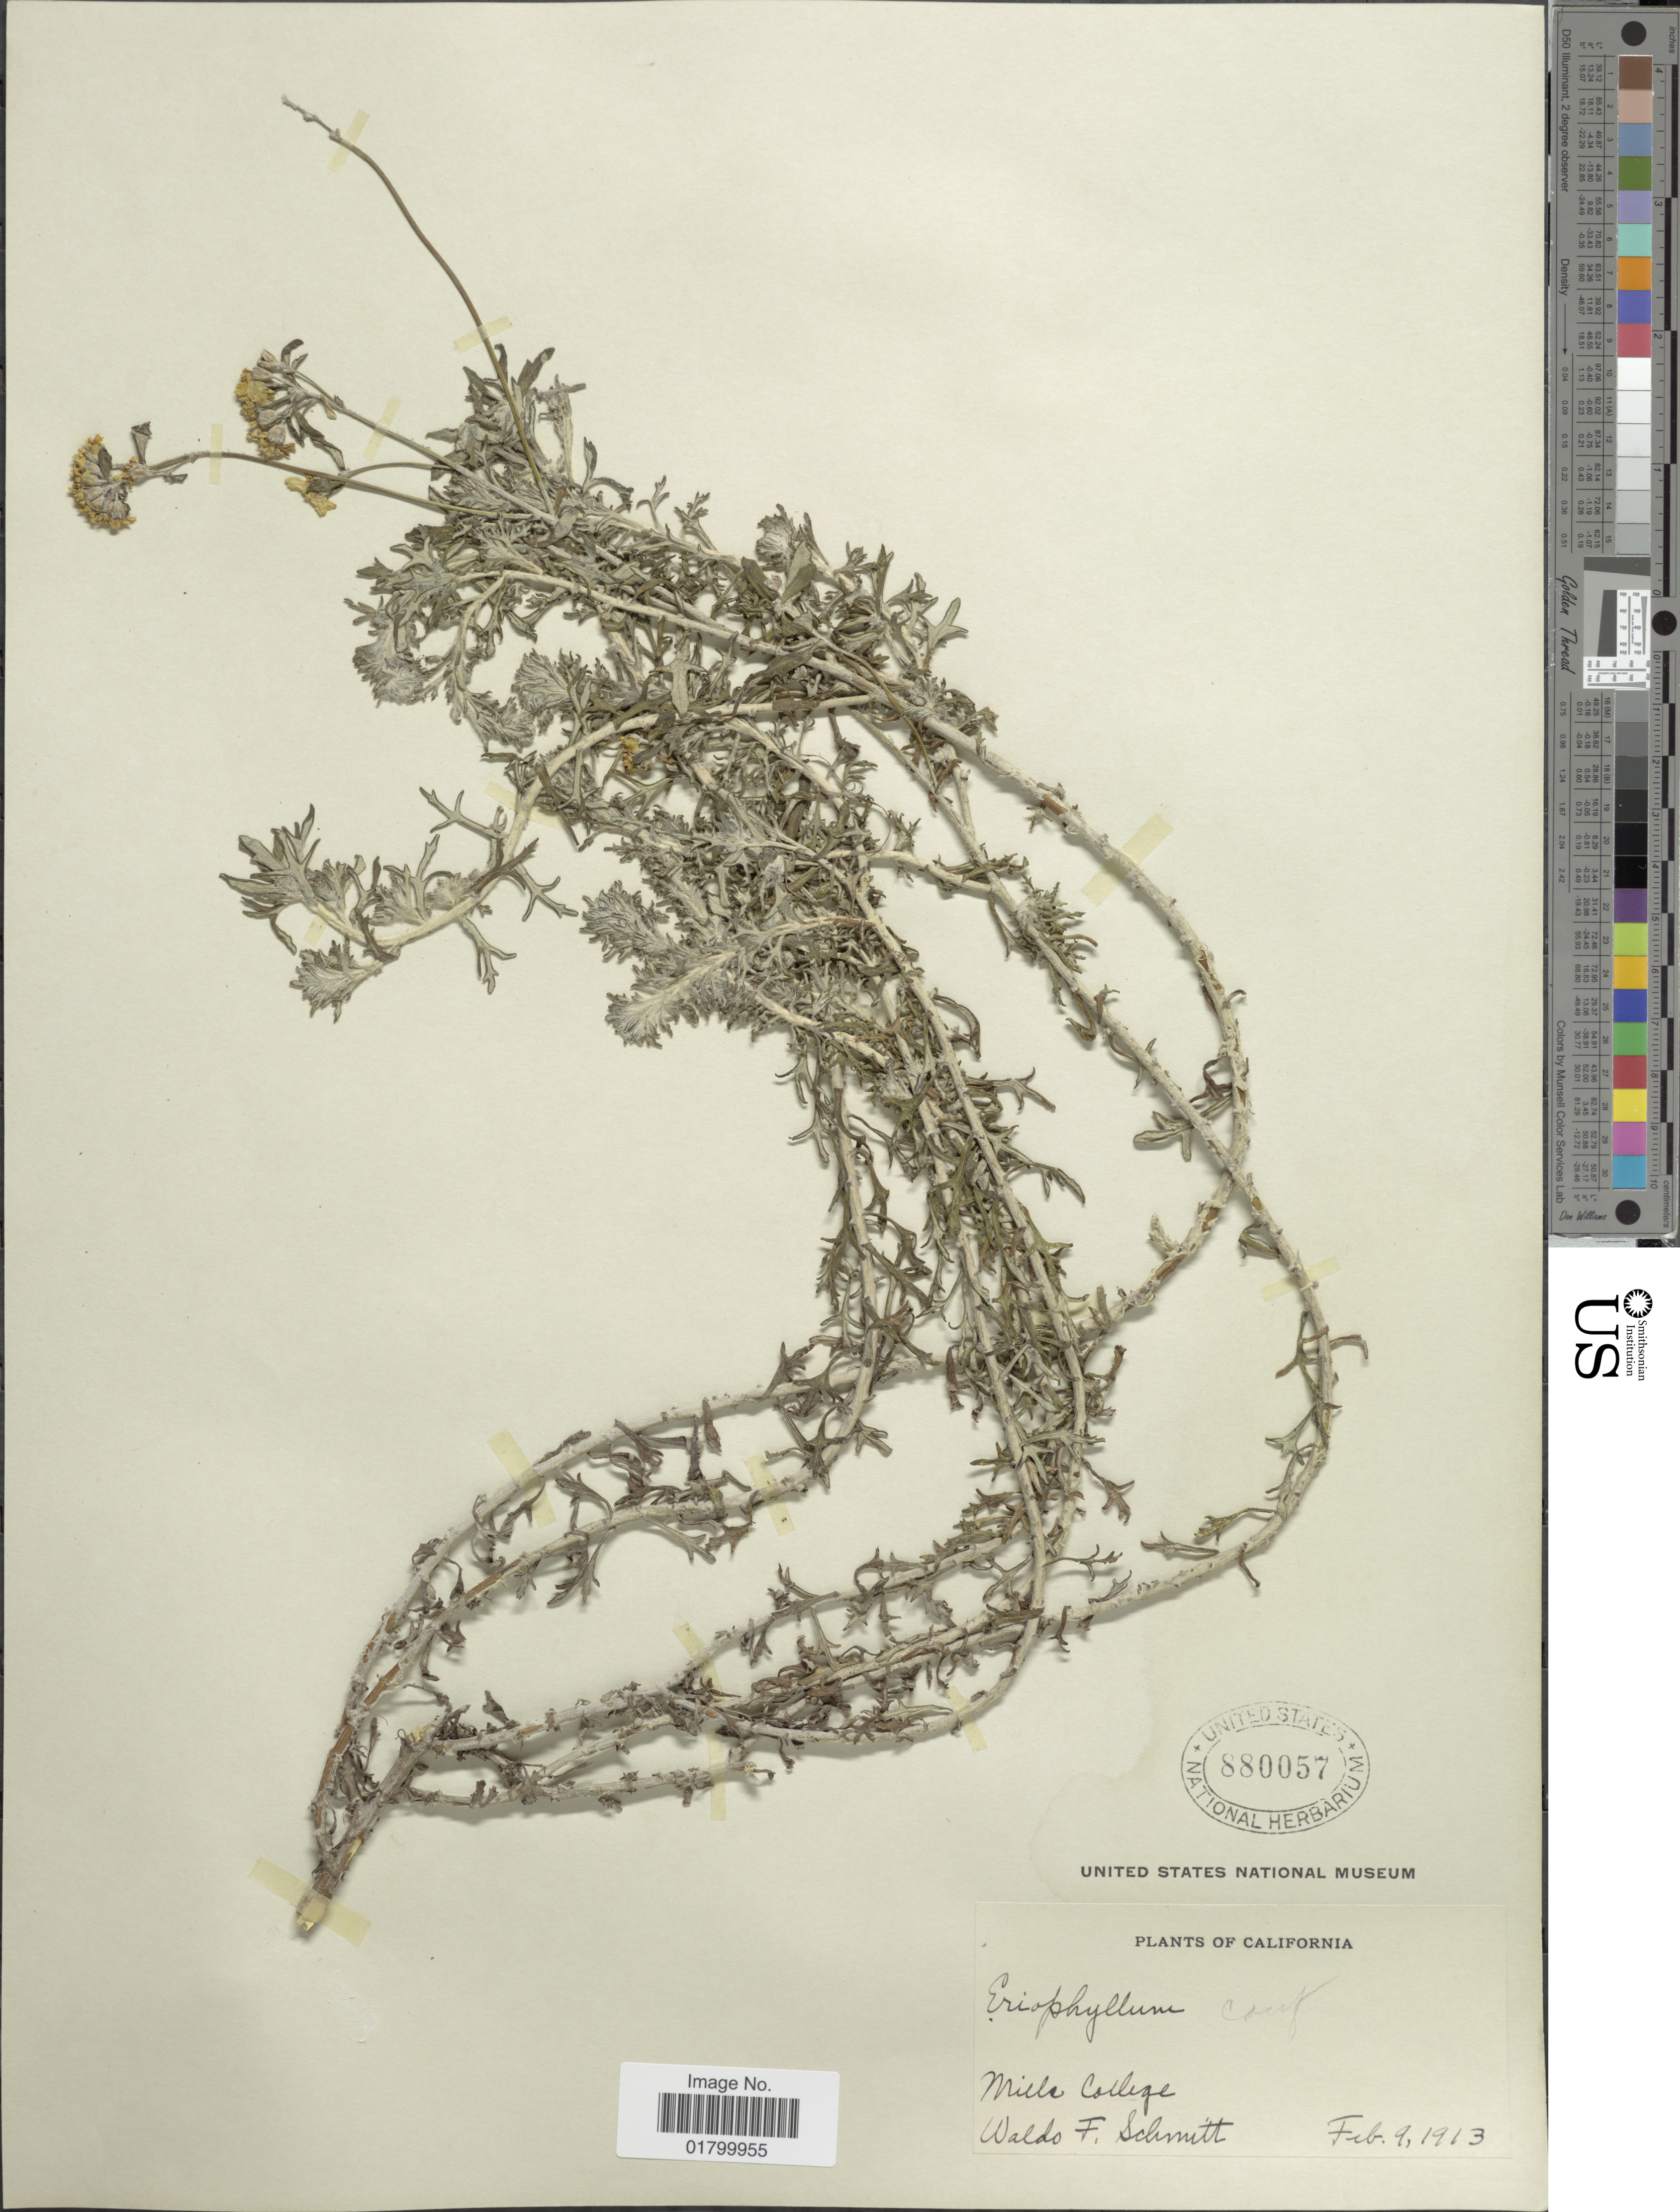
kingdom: Plantae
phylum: Tracheophyta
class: Magnoliopsida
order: Asterales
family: Asteraceae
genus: Eriophyllum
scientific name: Eriophyllum confertiflorum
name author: (DC.) A. Gray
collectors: W. F. Schmitt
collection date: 1913-02-09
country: United States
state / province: California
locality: Mills College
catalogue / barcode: US 880057